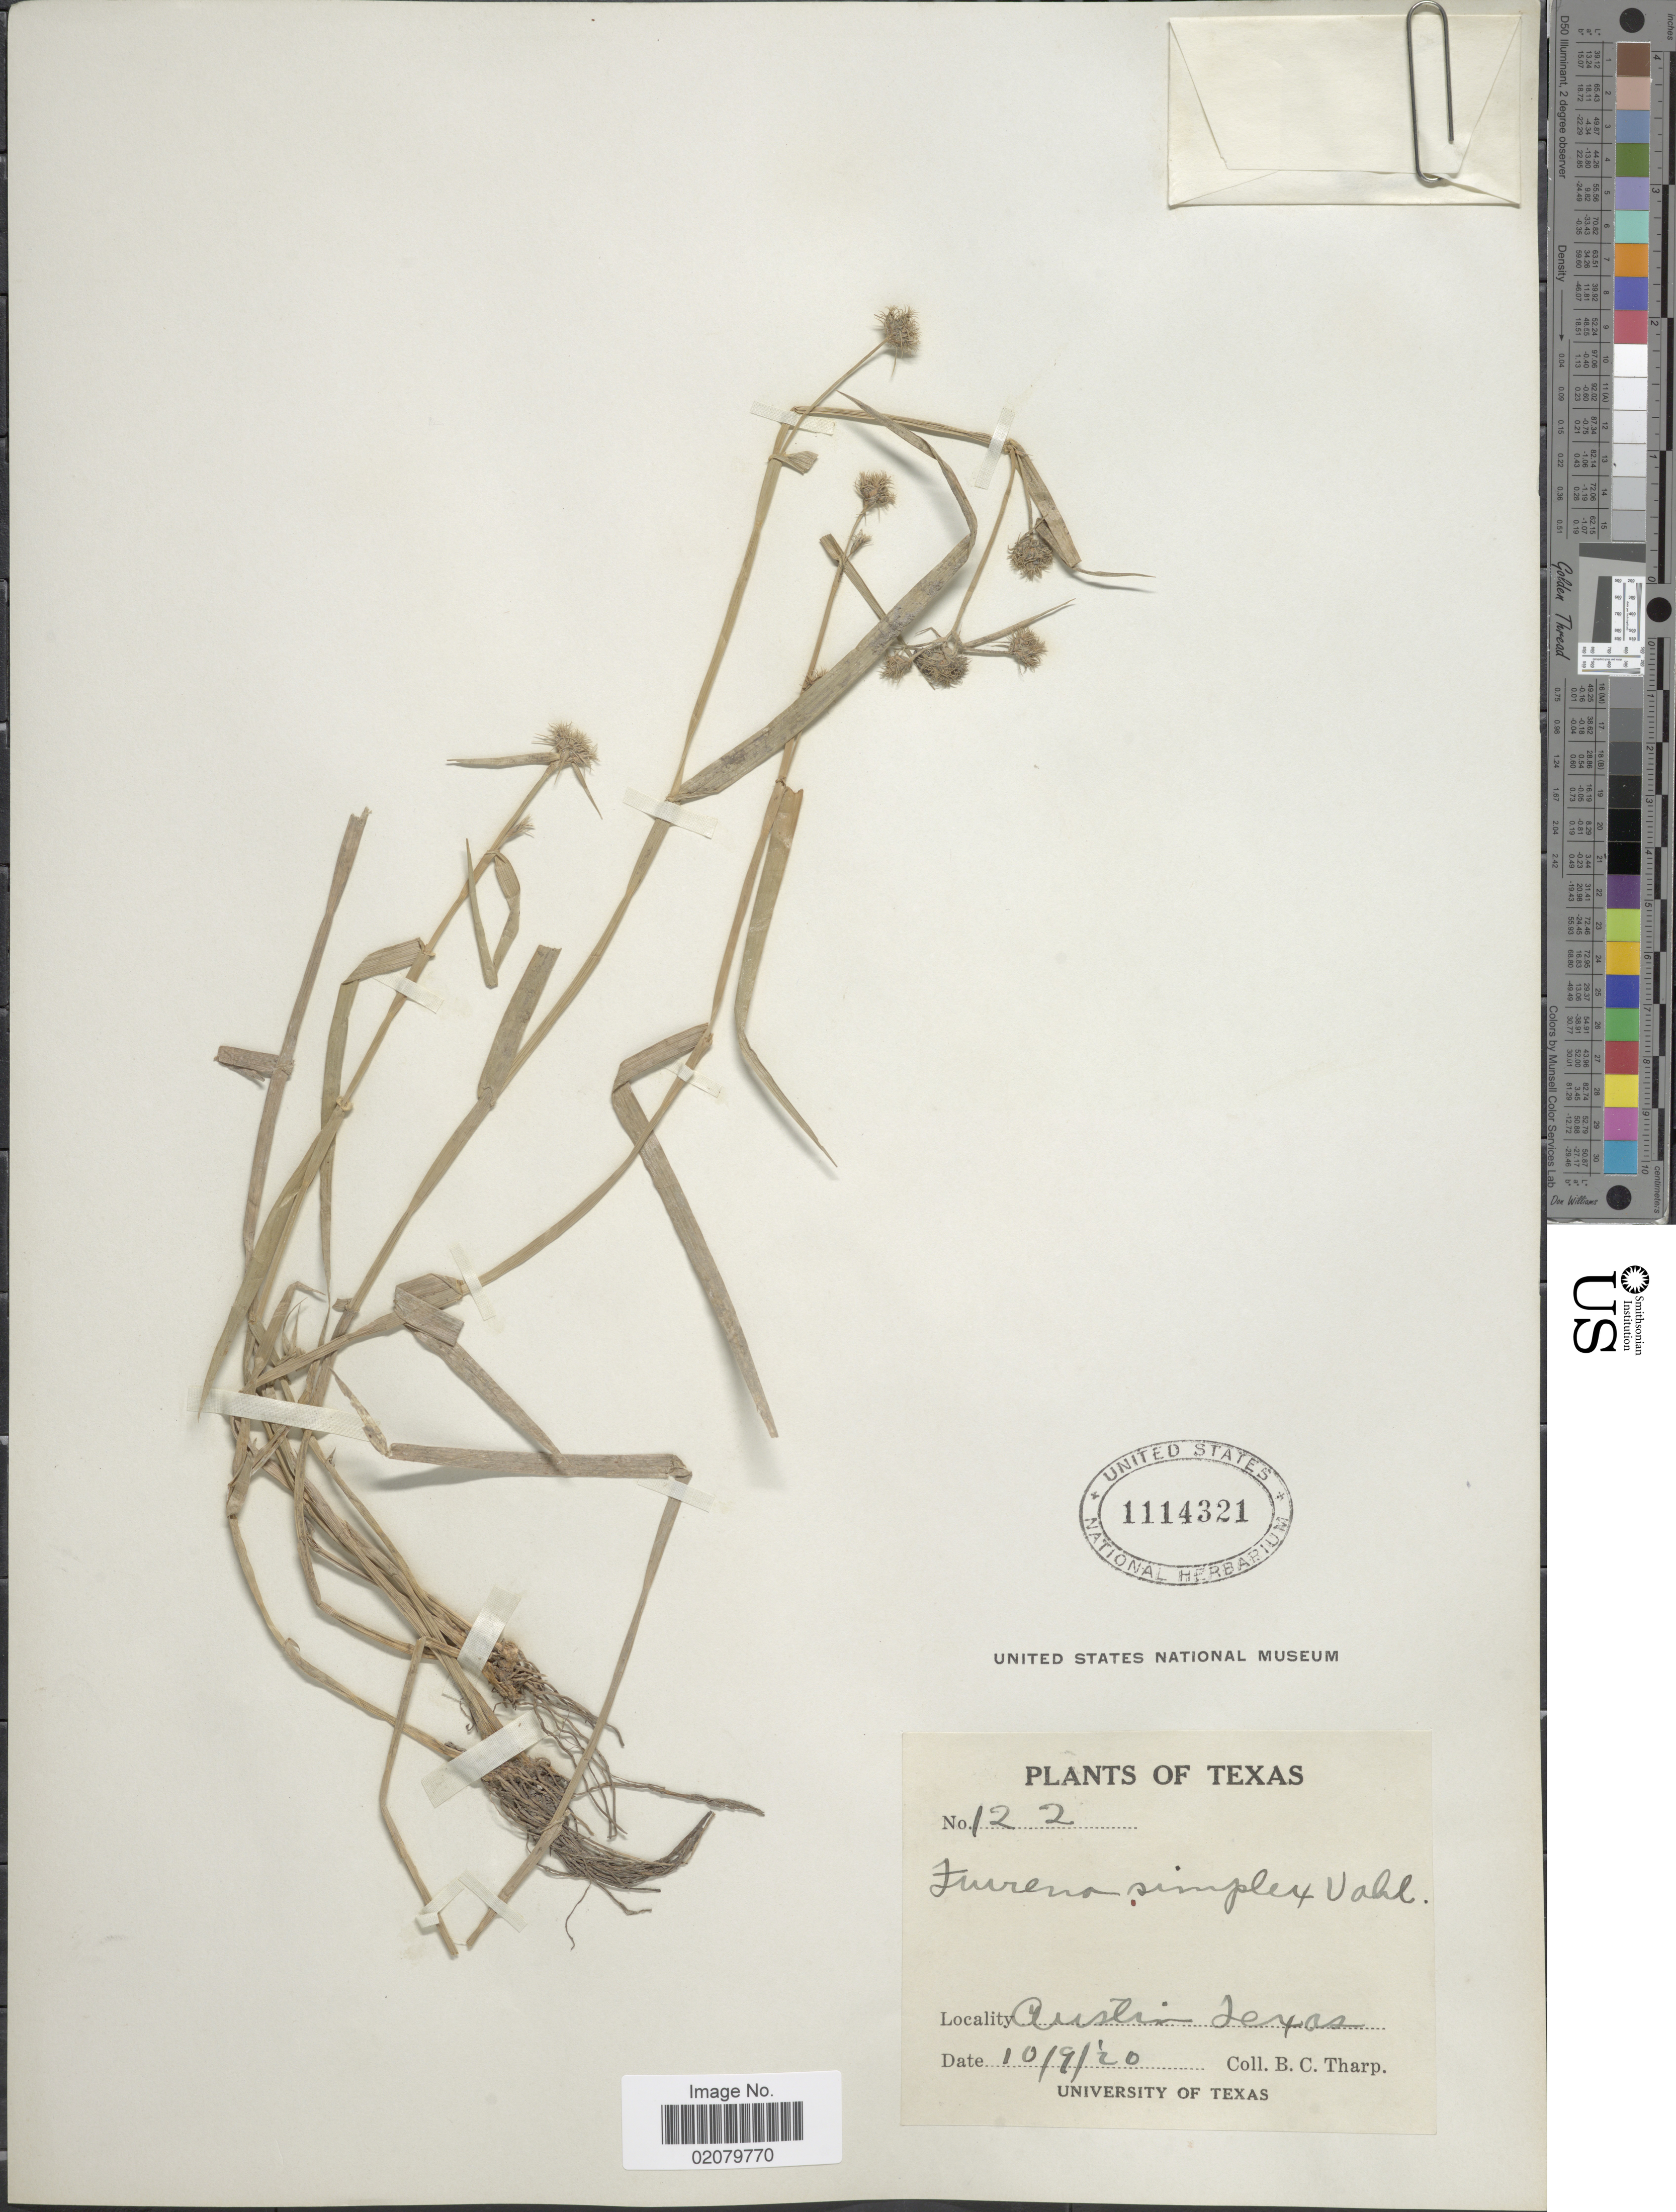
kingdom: Plantae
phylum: Tracheophyta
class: Liliopsida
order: Poales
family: Cyperaceae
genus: Fuirena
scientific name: Fuirena simplex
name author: Vahl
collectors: B. C. Tharp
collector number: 122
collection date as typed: Transcribed d/m/y: 9/10/20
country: United States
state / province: Texas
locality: Austin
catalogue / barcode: US 1114321